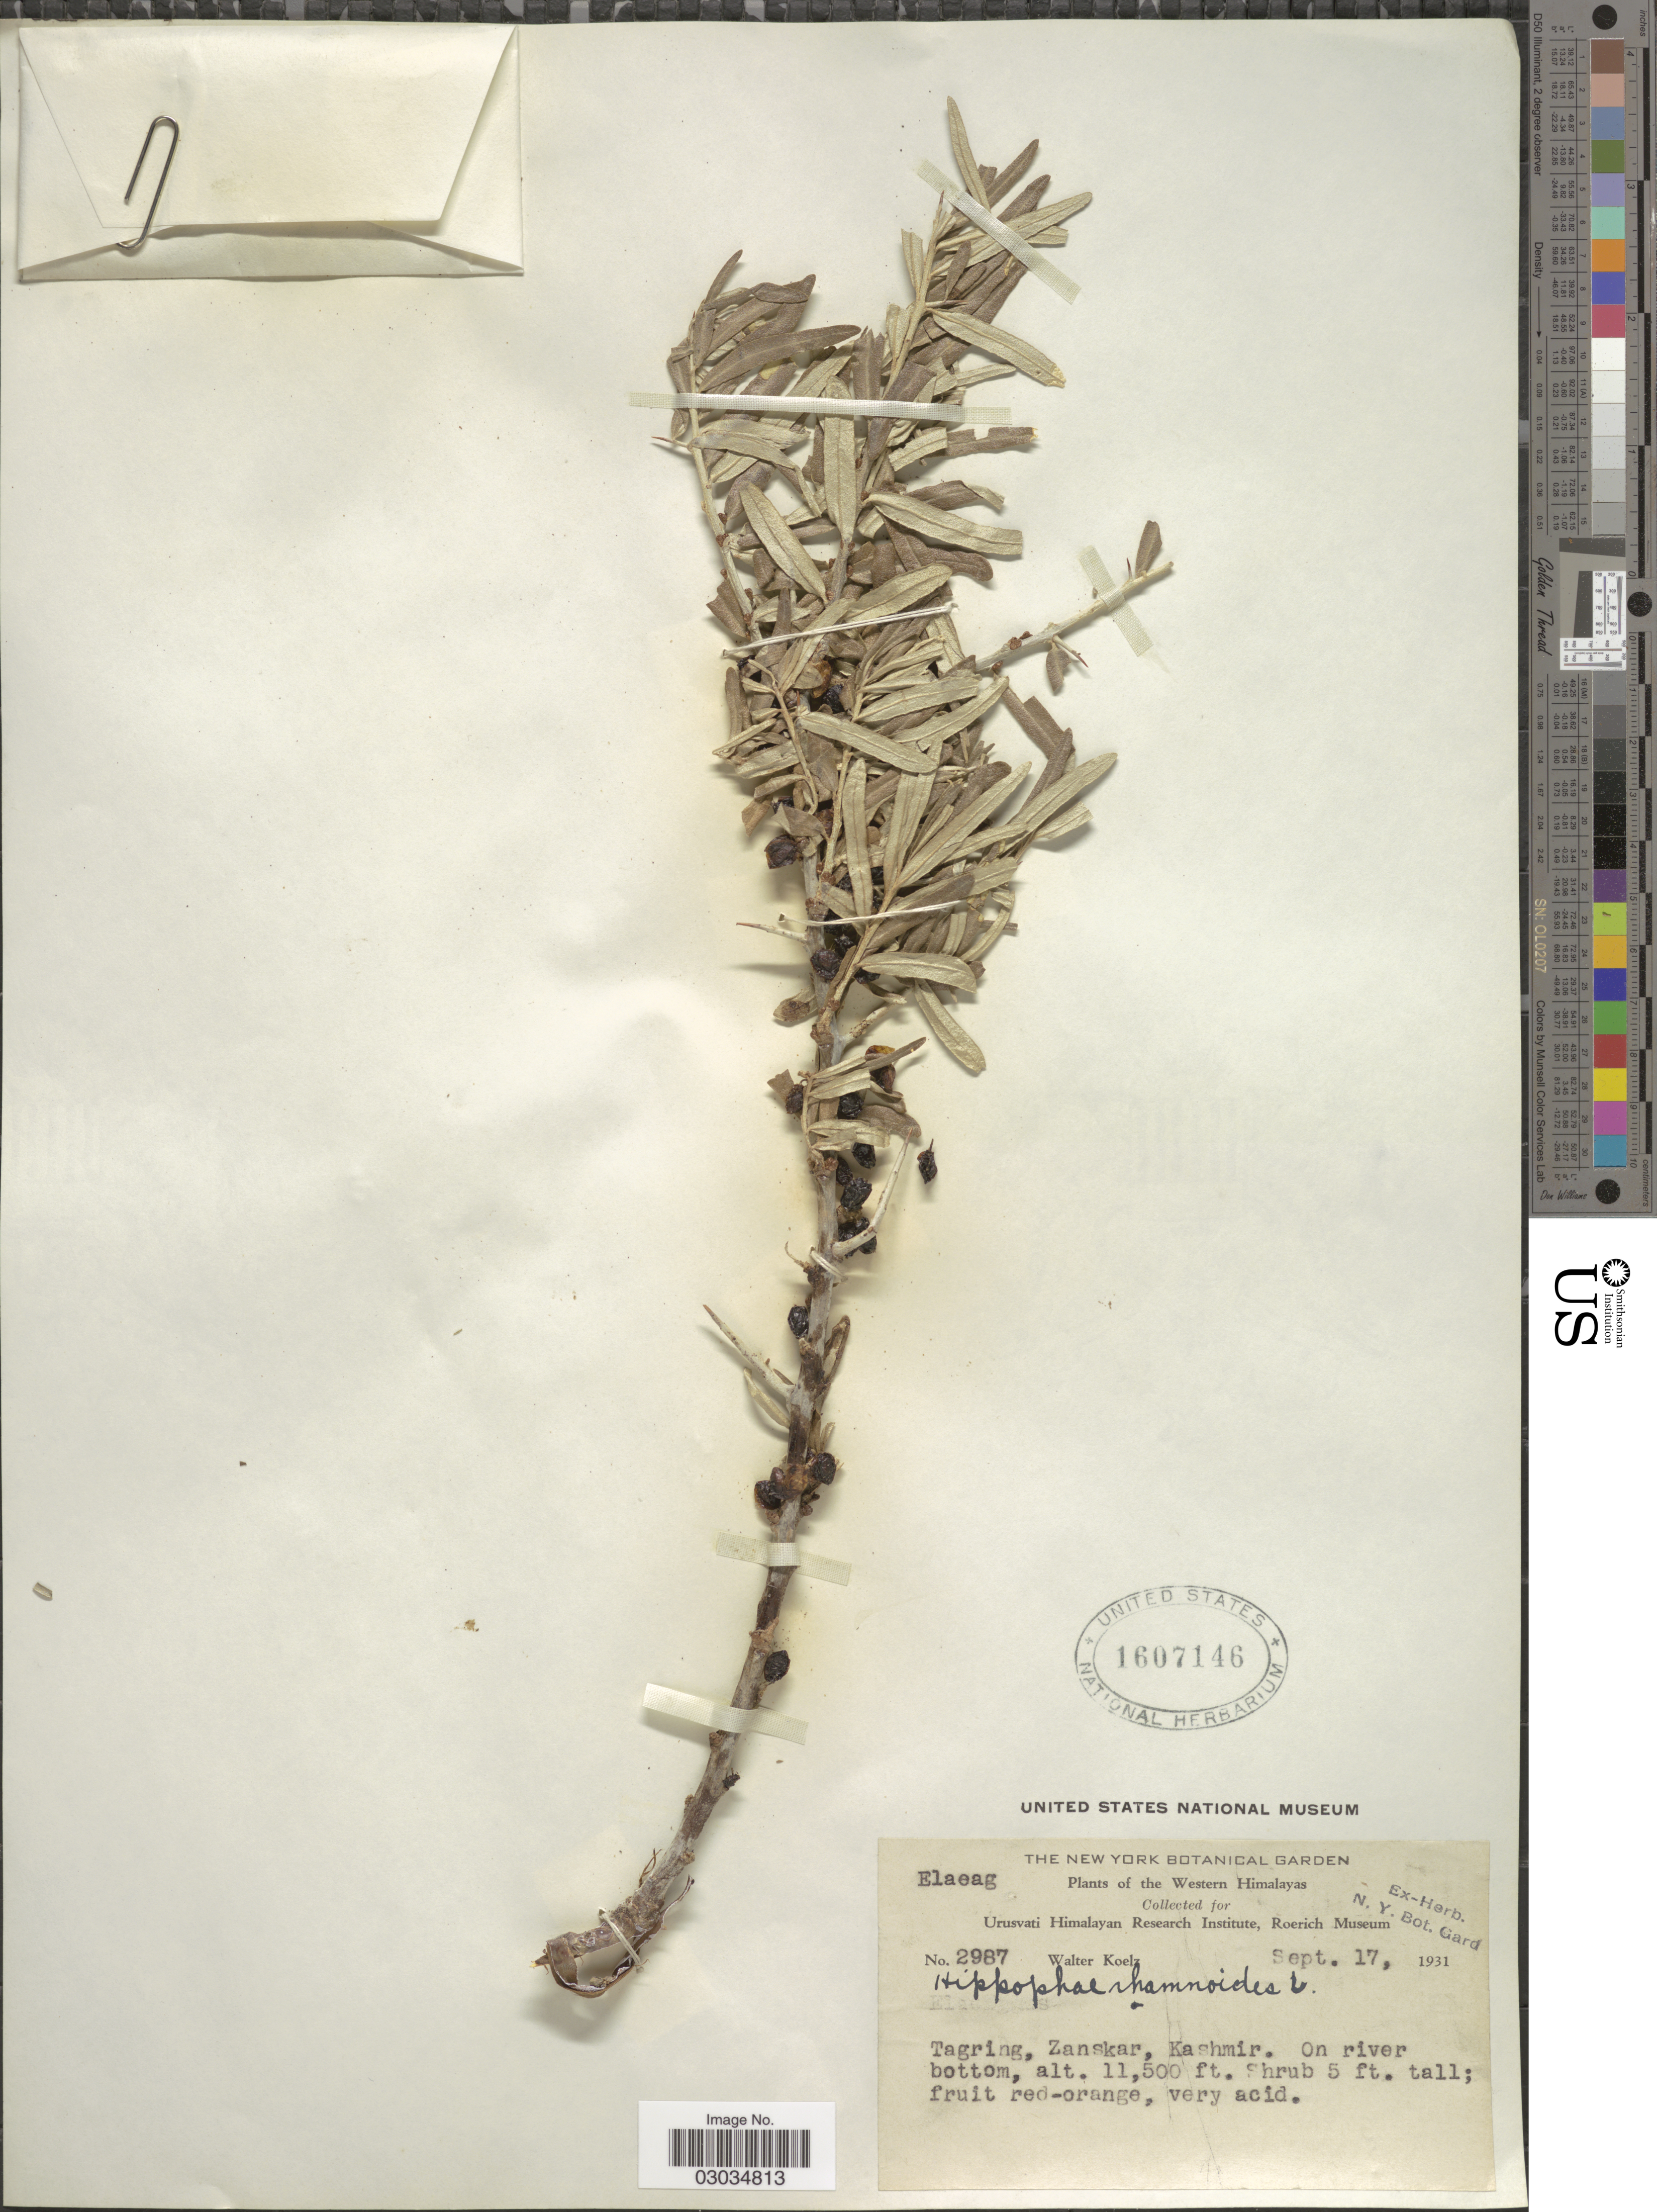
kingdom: Plantae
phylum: Tracheophyta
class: Magnoliopsida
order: Rosales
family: Elaeagnaceae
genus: Hippophae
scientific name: Hippophae rhamnoides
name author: L.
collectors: W. N. Koelz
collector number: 2987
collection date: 1931-09-17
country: India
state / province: Jammu and Kashmir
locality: Western Himalayas, Tagring, Zanskar, Kashmir.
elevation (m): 3505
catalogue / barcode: US 1607146